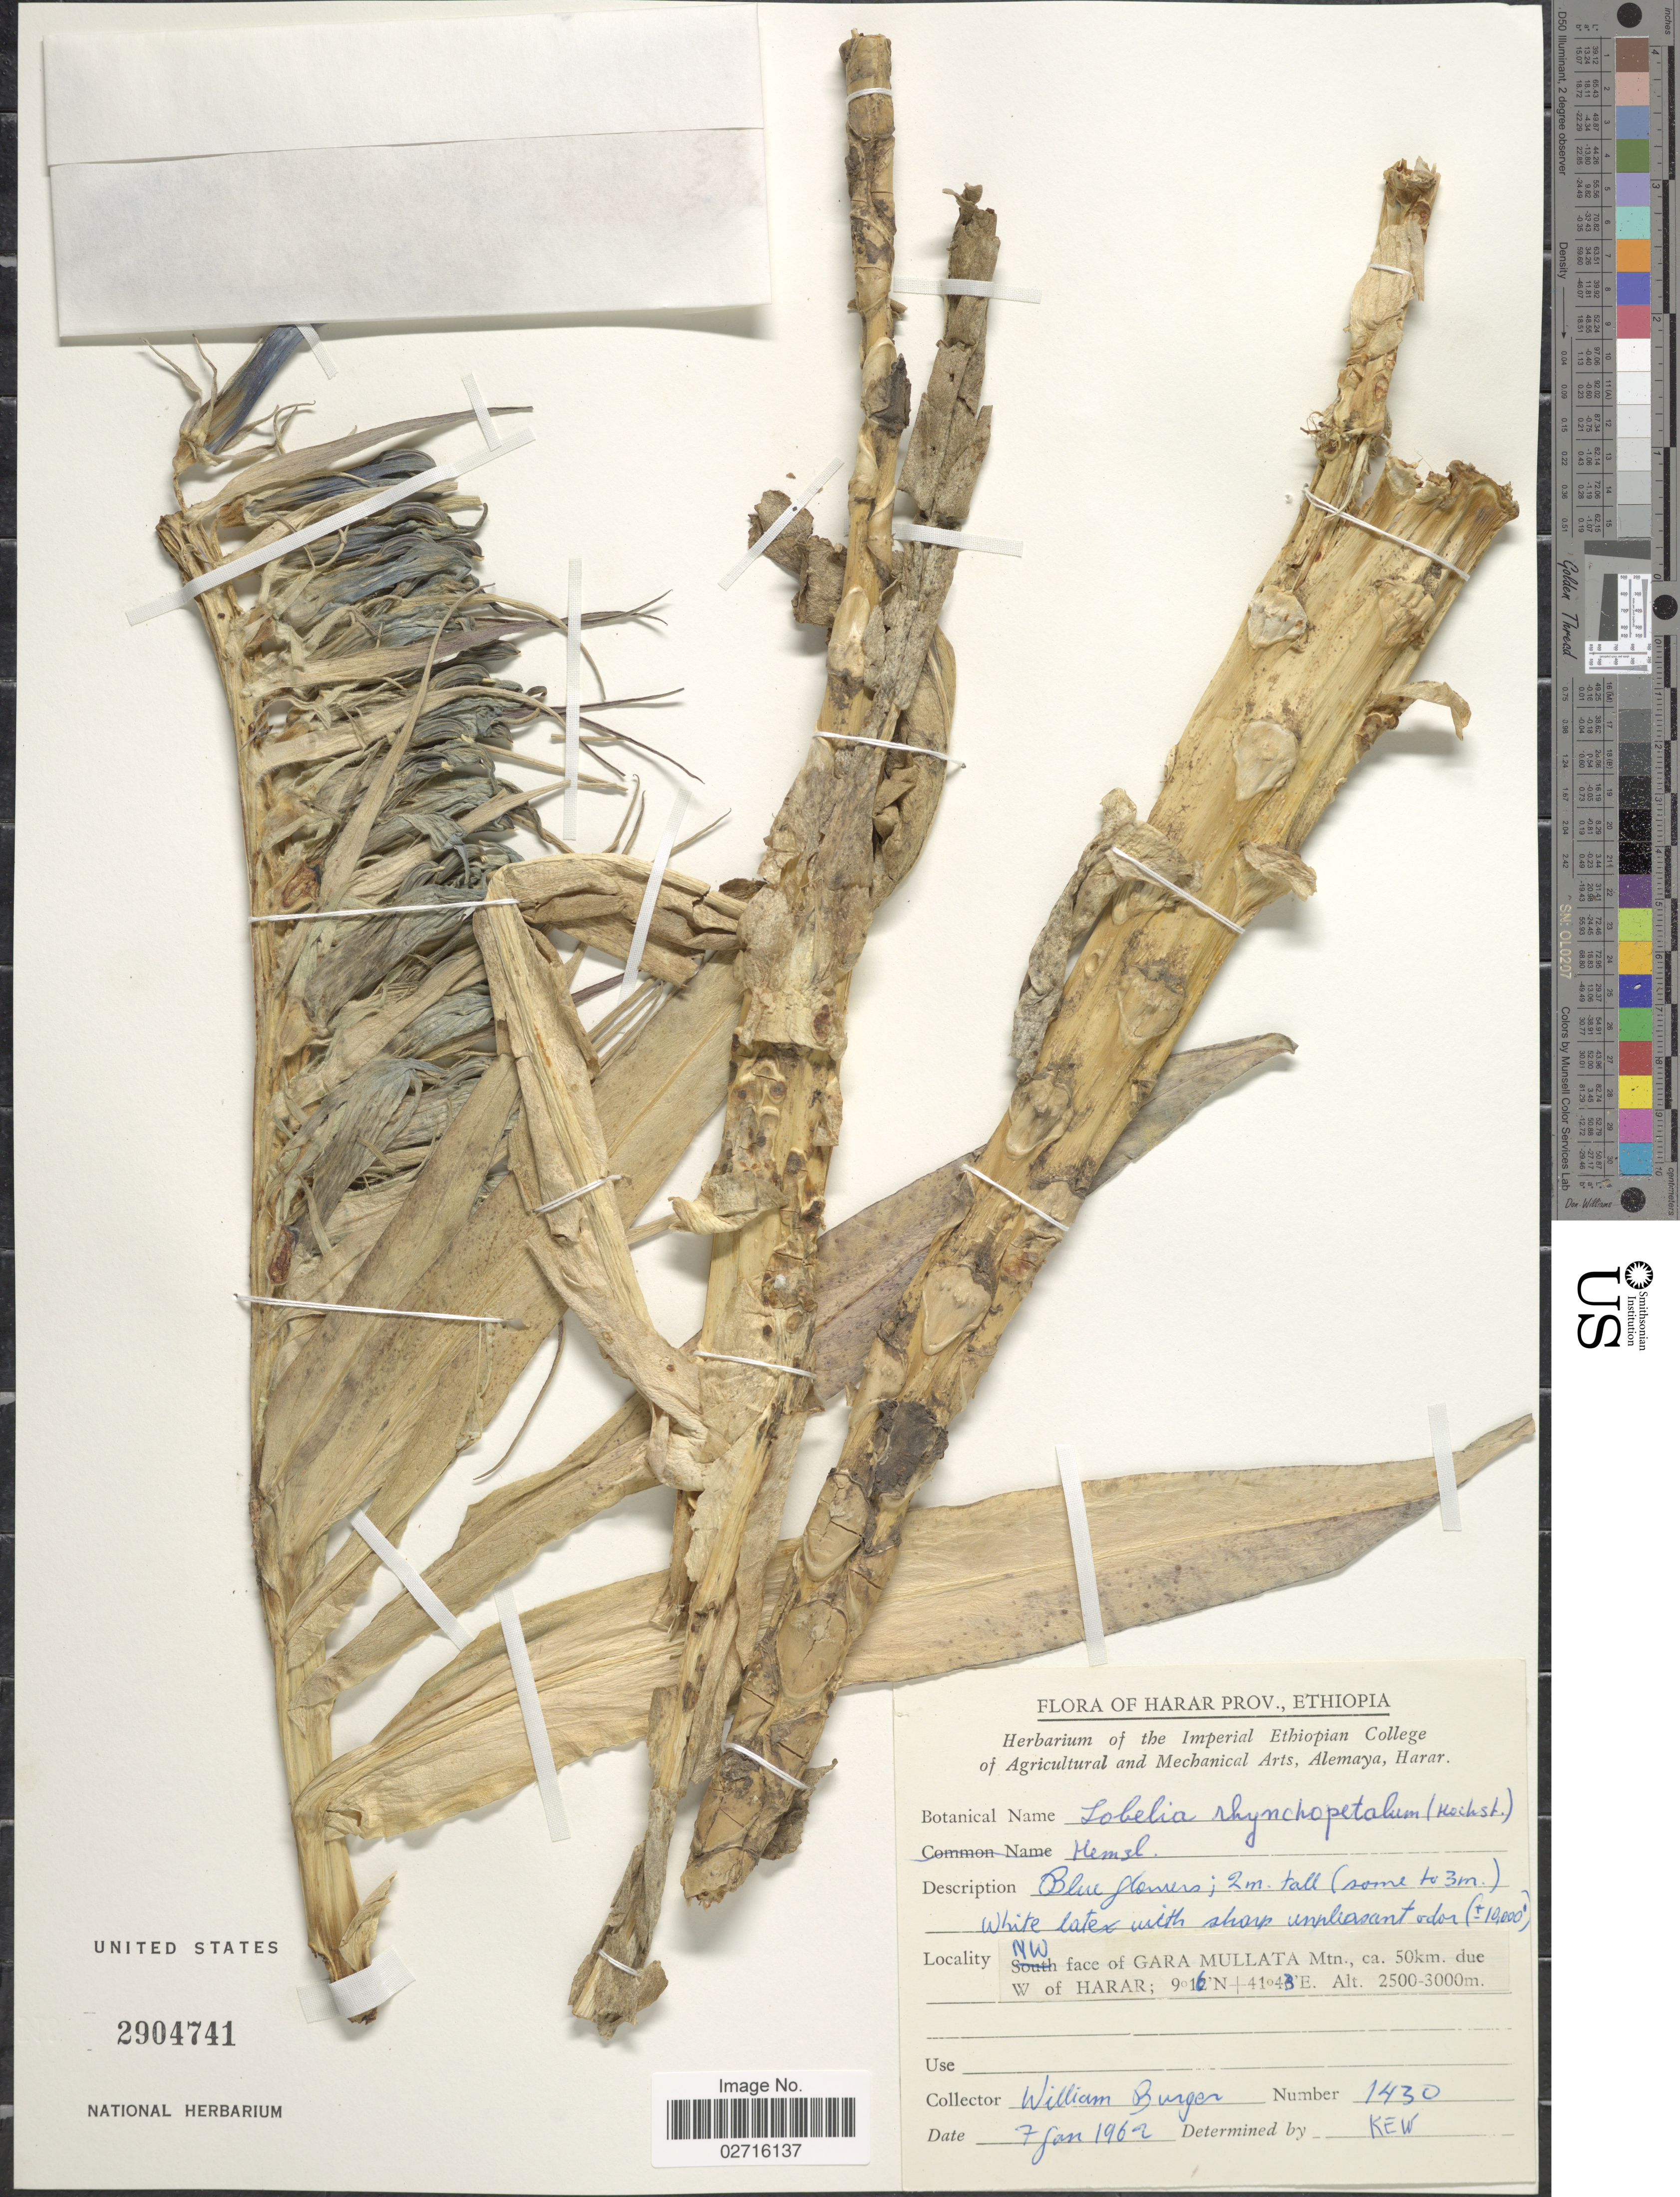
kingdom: Plantae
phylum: Tracheophyta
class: Magnoliopsida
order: Asterales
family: Campanulaceae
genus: Lobelia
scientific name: Lobelia rhynchopetalum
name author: Hemsl.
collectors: W. Burger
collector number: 1430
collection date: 1962-01-07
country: Ethiopia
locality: Harar Prov., NW face of Gara Mulata Mtn., ca 50km due W of Harar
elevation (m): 2500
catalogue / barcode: US 2904741